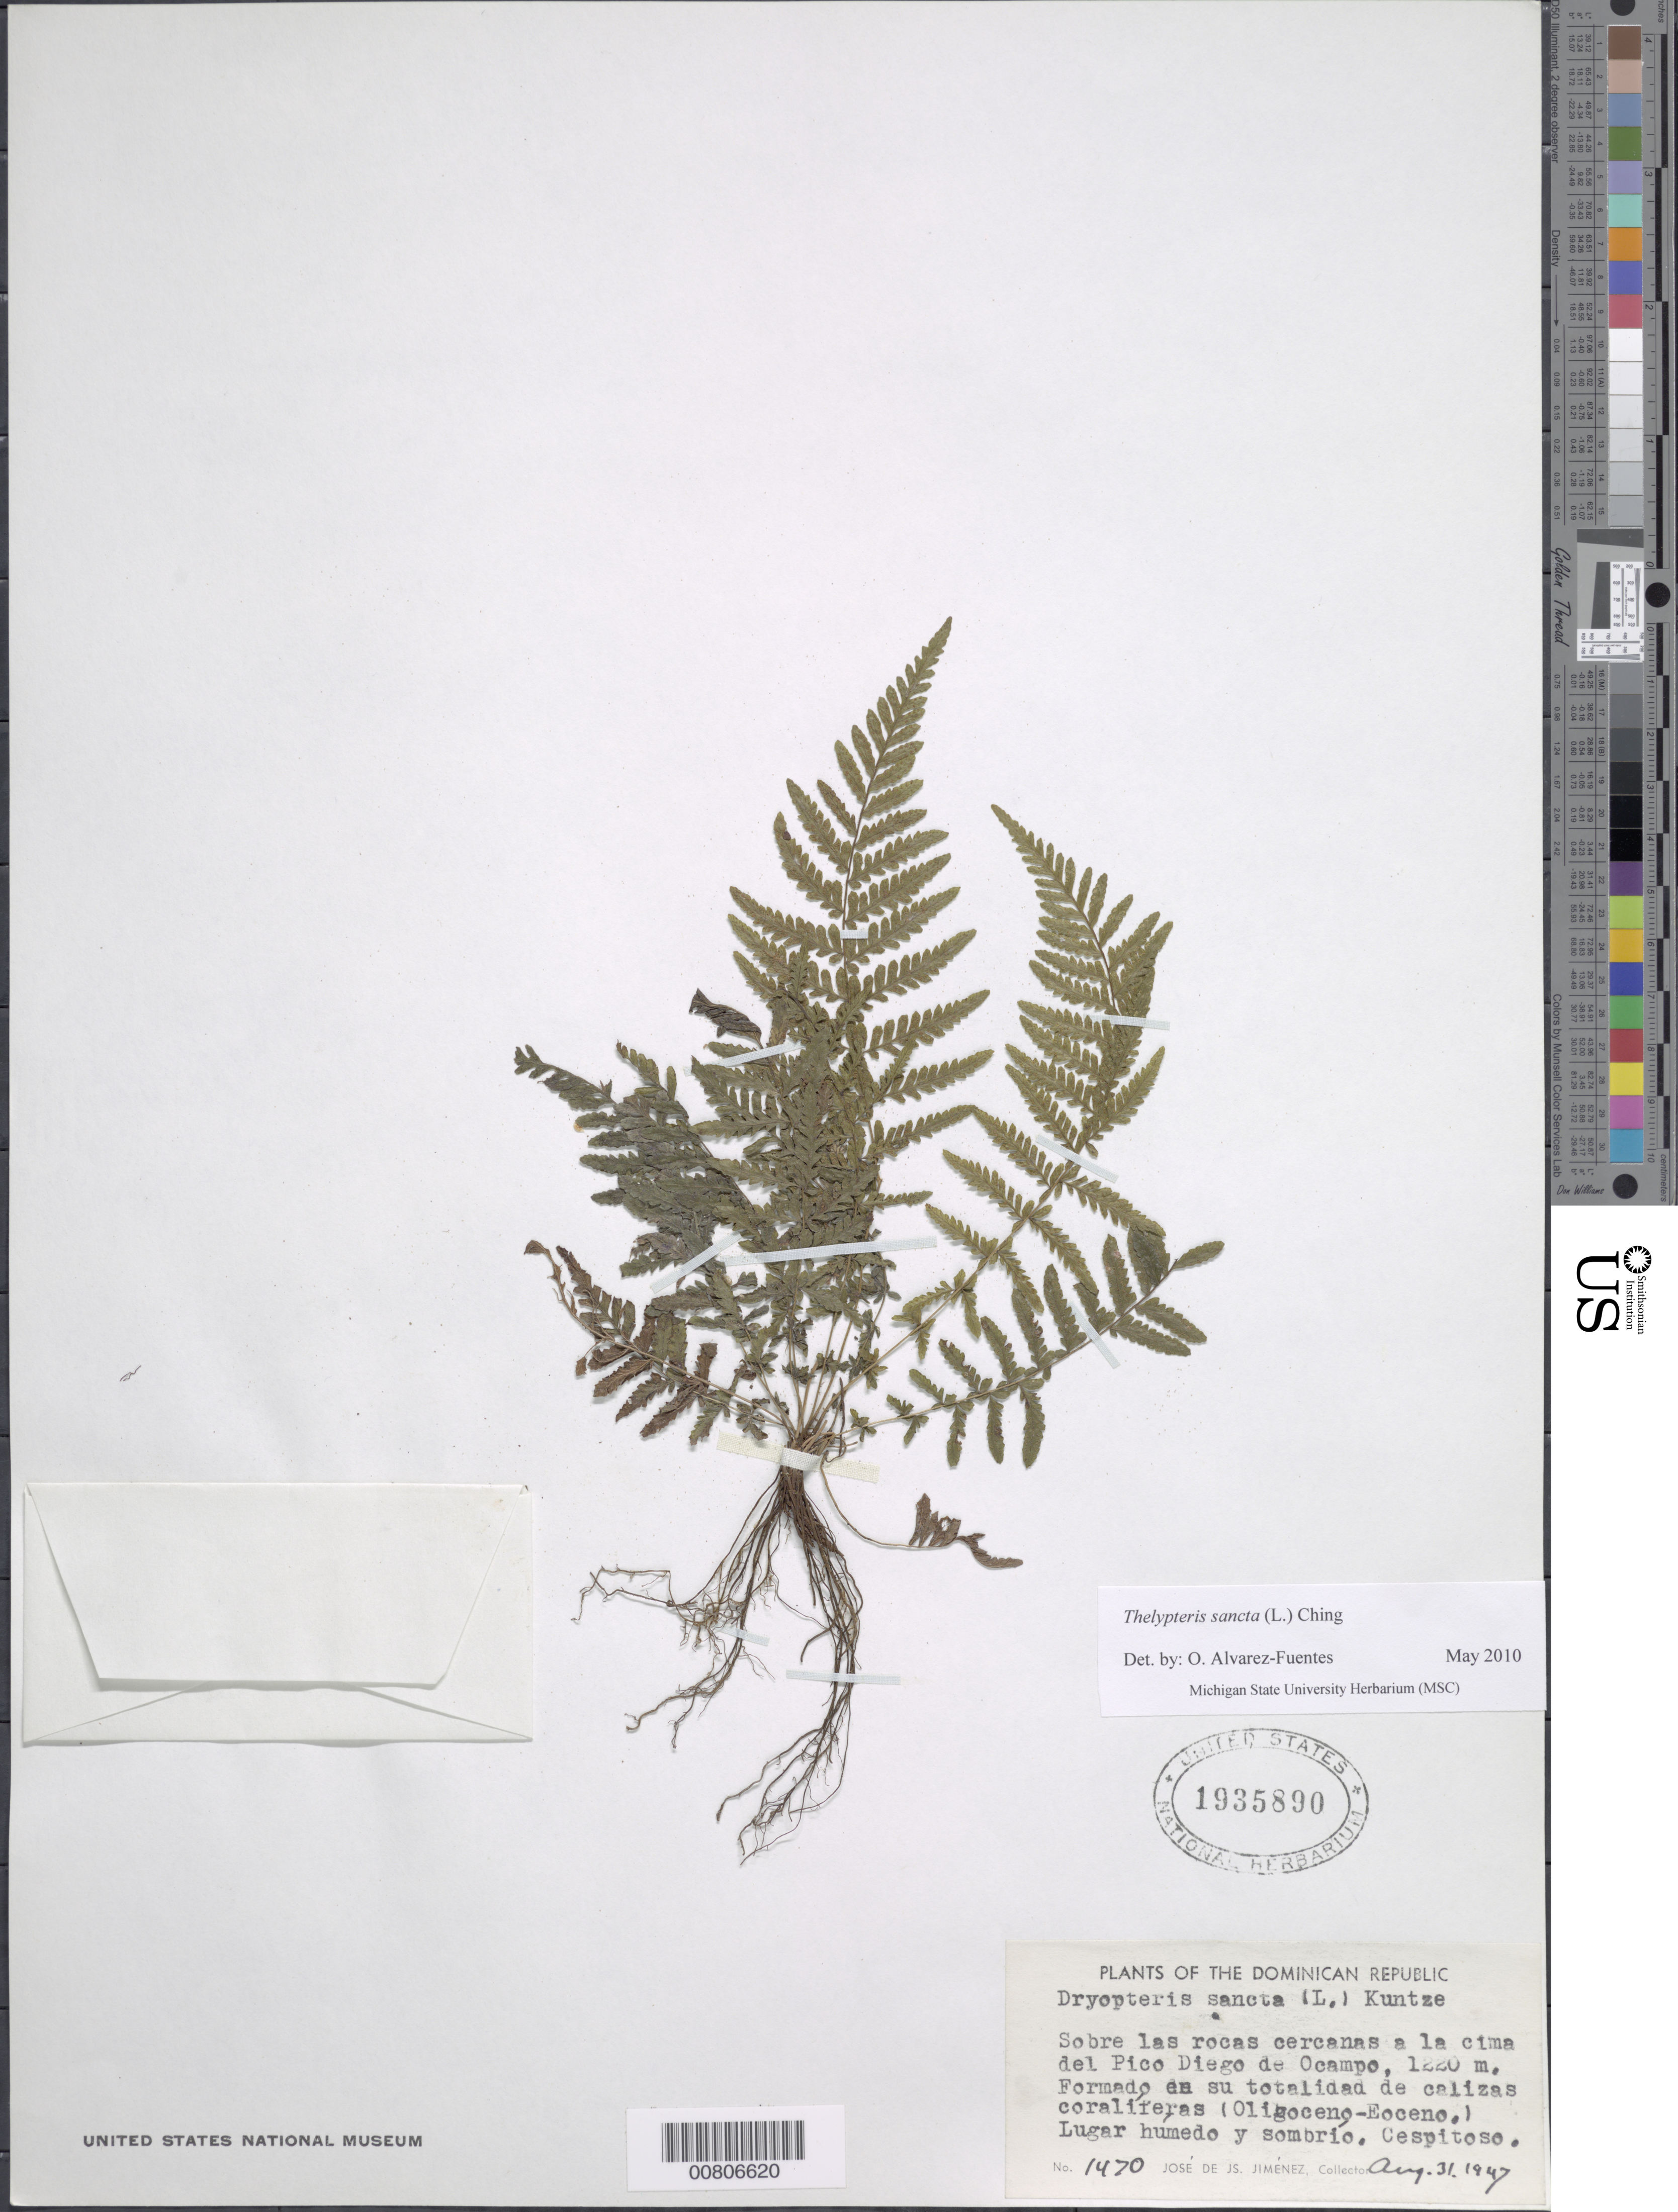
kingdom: Plantae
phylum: Tracheophyta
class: Polypodiopsida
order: Polypodiales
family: Thelypteridaceae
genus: Amauropelta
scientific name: Amauropelta sancta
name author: (L.) Pic. Serm.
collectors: J. J. Jiménez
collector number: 1470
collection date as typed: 31 Aug 1947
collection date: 1947-08-31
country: Dominican Republic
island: Hispaniola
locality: Pico Diego de Ocampo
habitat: La rocas; formado en su totalidad de calizas coraliferas (Oligoceno-Eoceno); lugar humedo y sombrio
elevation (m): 1220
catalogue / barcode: US 1935890